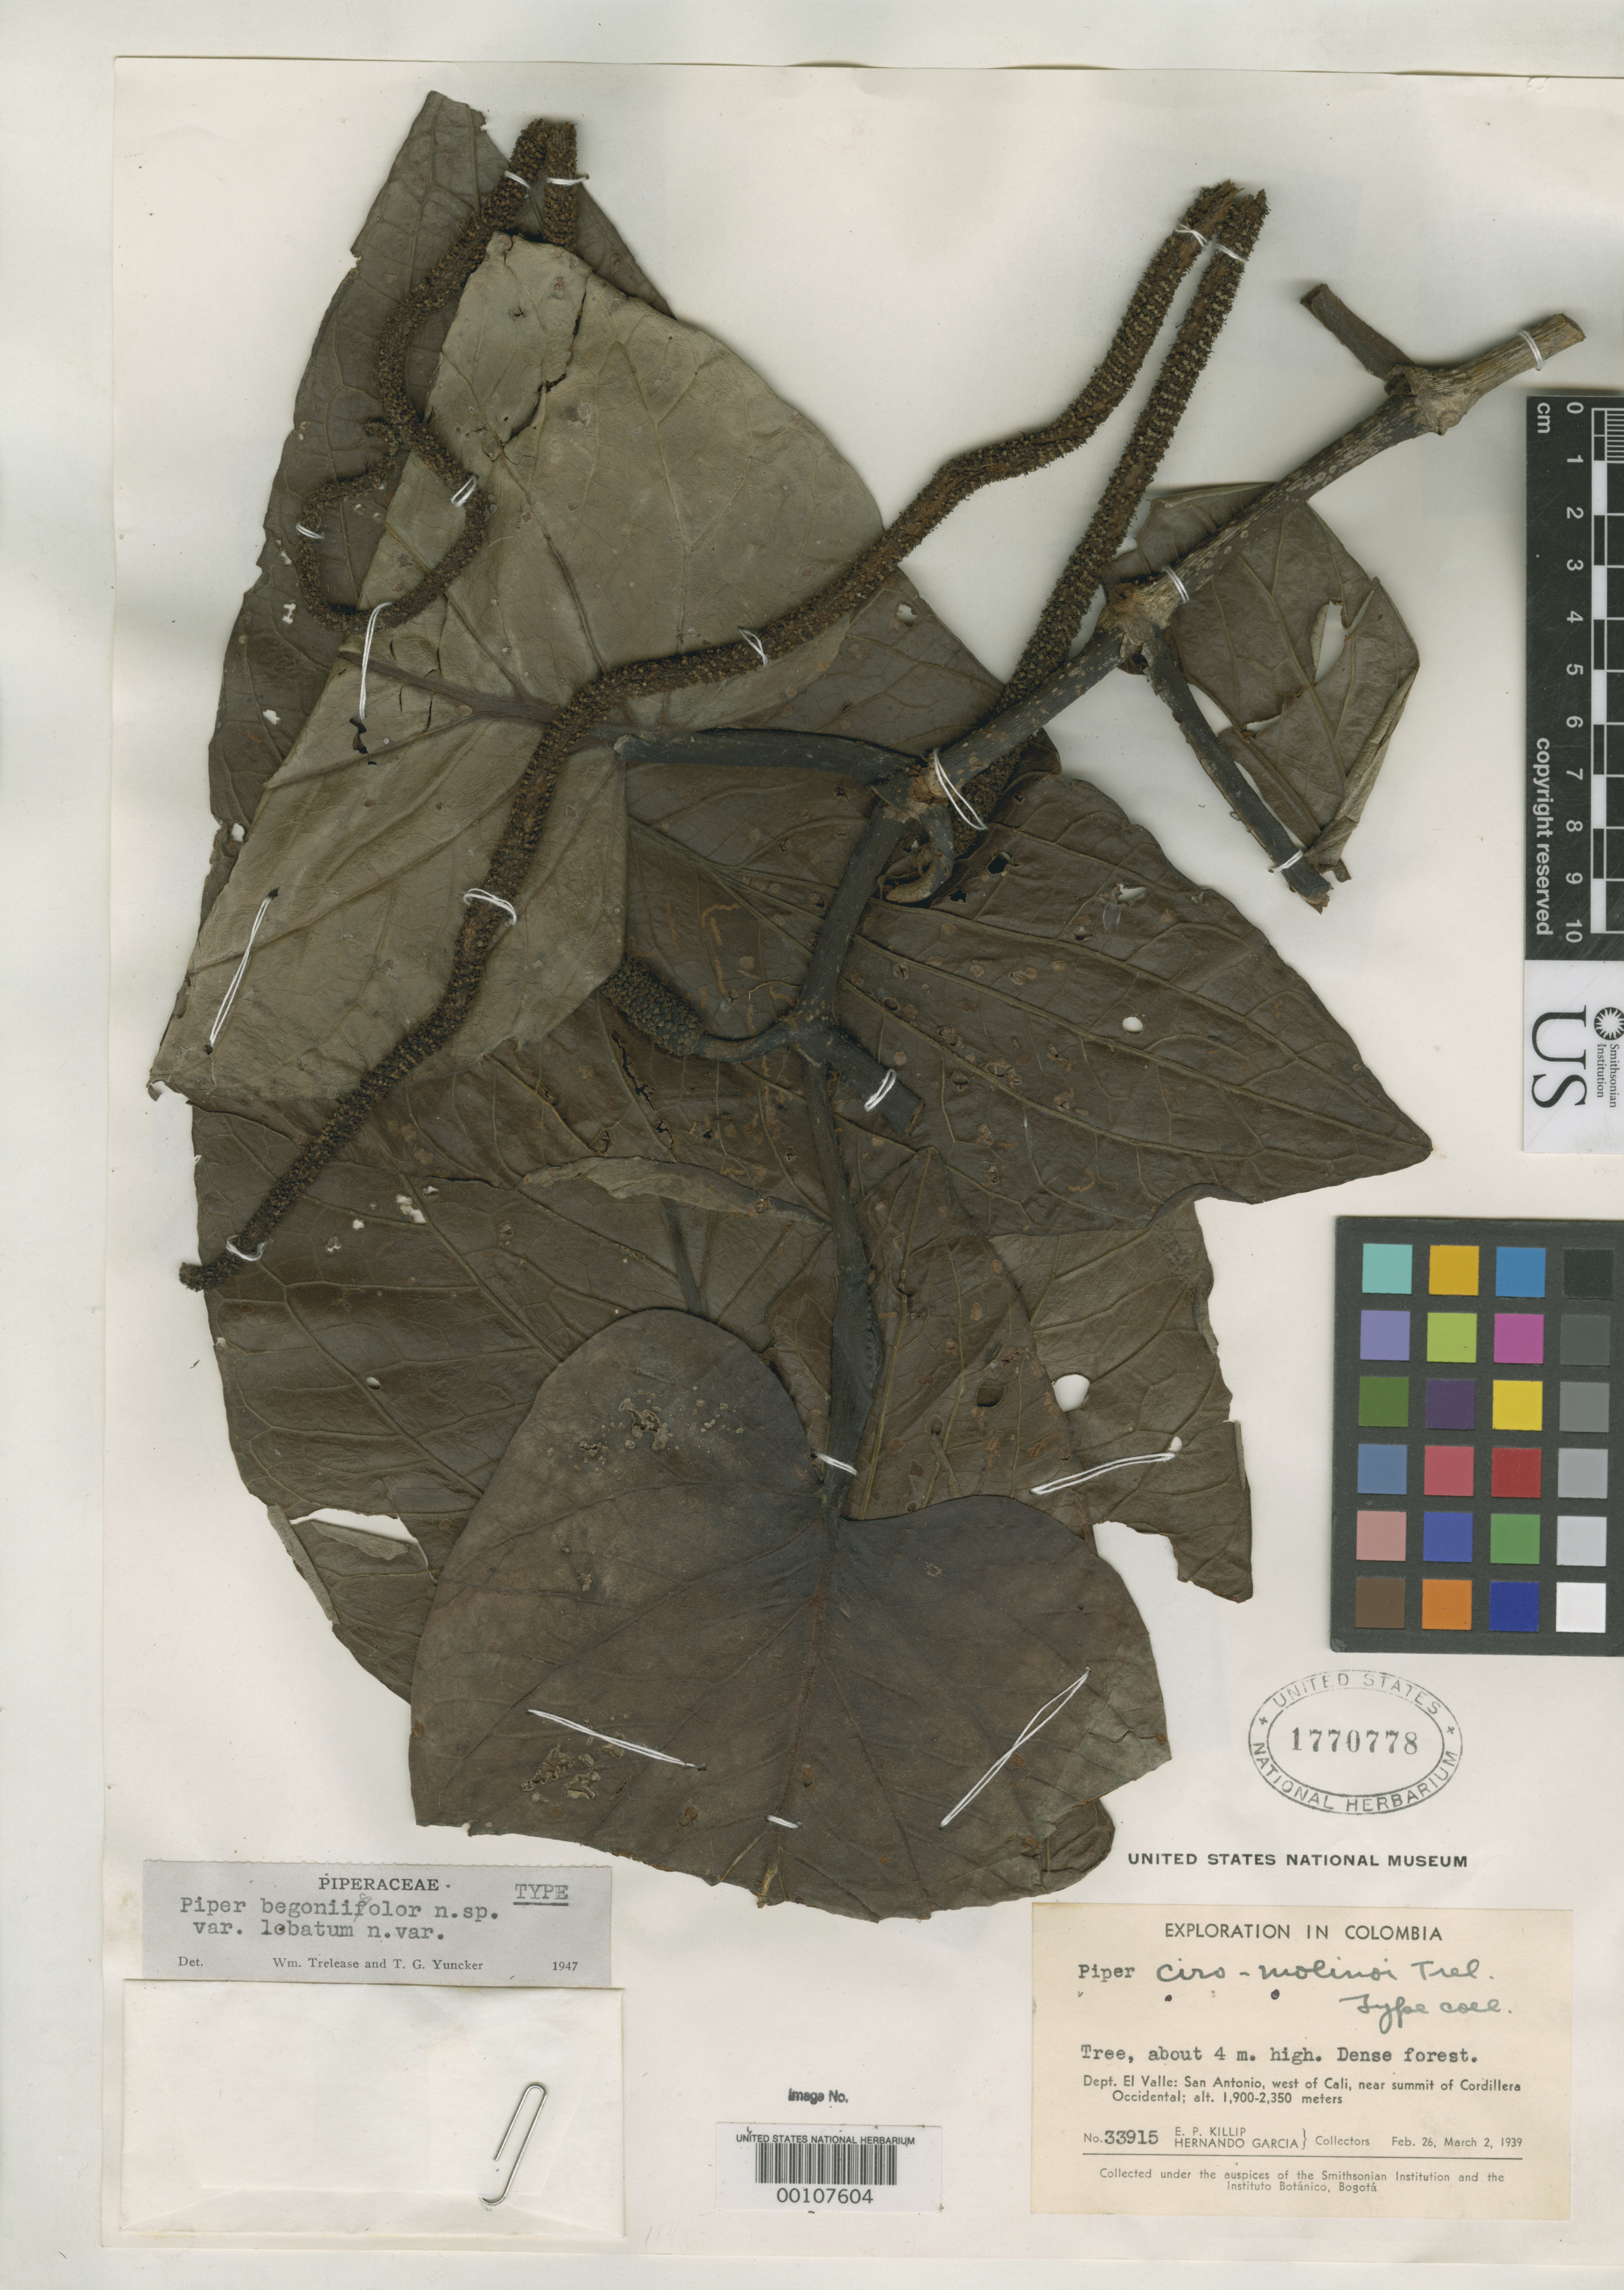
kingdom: Plantae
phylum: Tracheophyta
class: Magnoliopsida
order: Piperales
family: Piperaceae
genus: Piper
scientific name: Piper begoniicolor var. lobatum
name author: Trel. & Yunck.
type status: Holotype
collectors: E. P. Killip & H. García Barriga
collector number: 33915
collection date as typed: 26 Feb 1939 to 02 Mar 1939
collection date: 1939-02-26/1939-03-02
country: Colombia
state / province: Valle del Cauca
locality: San Antonia, W of Cali.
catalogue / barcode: US 1770778